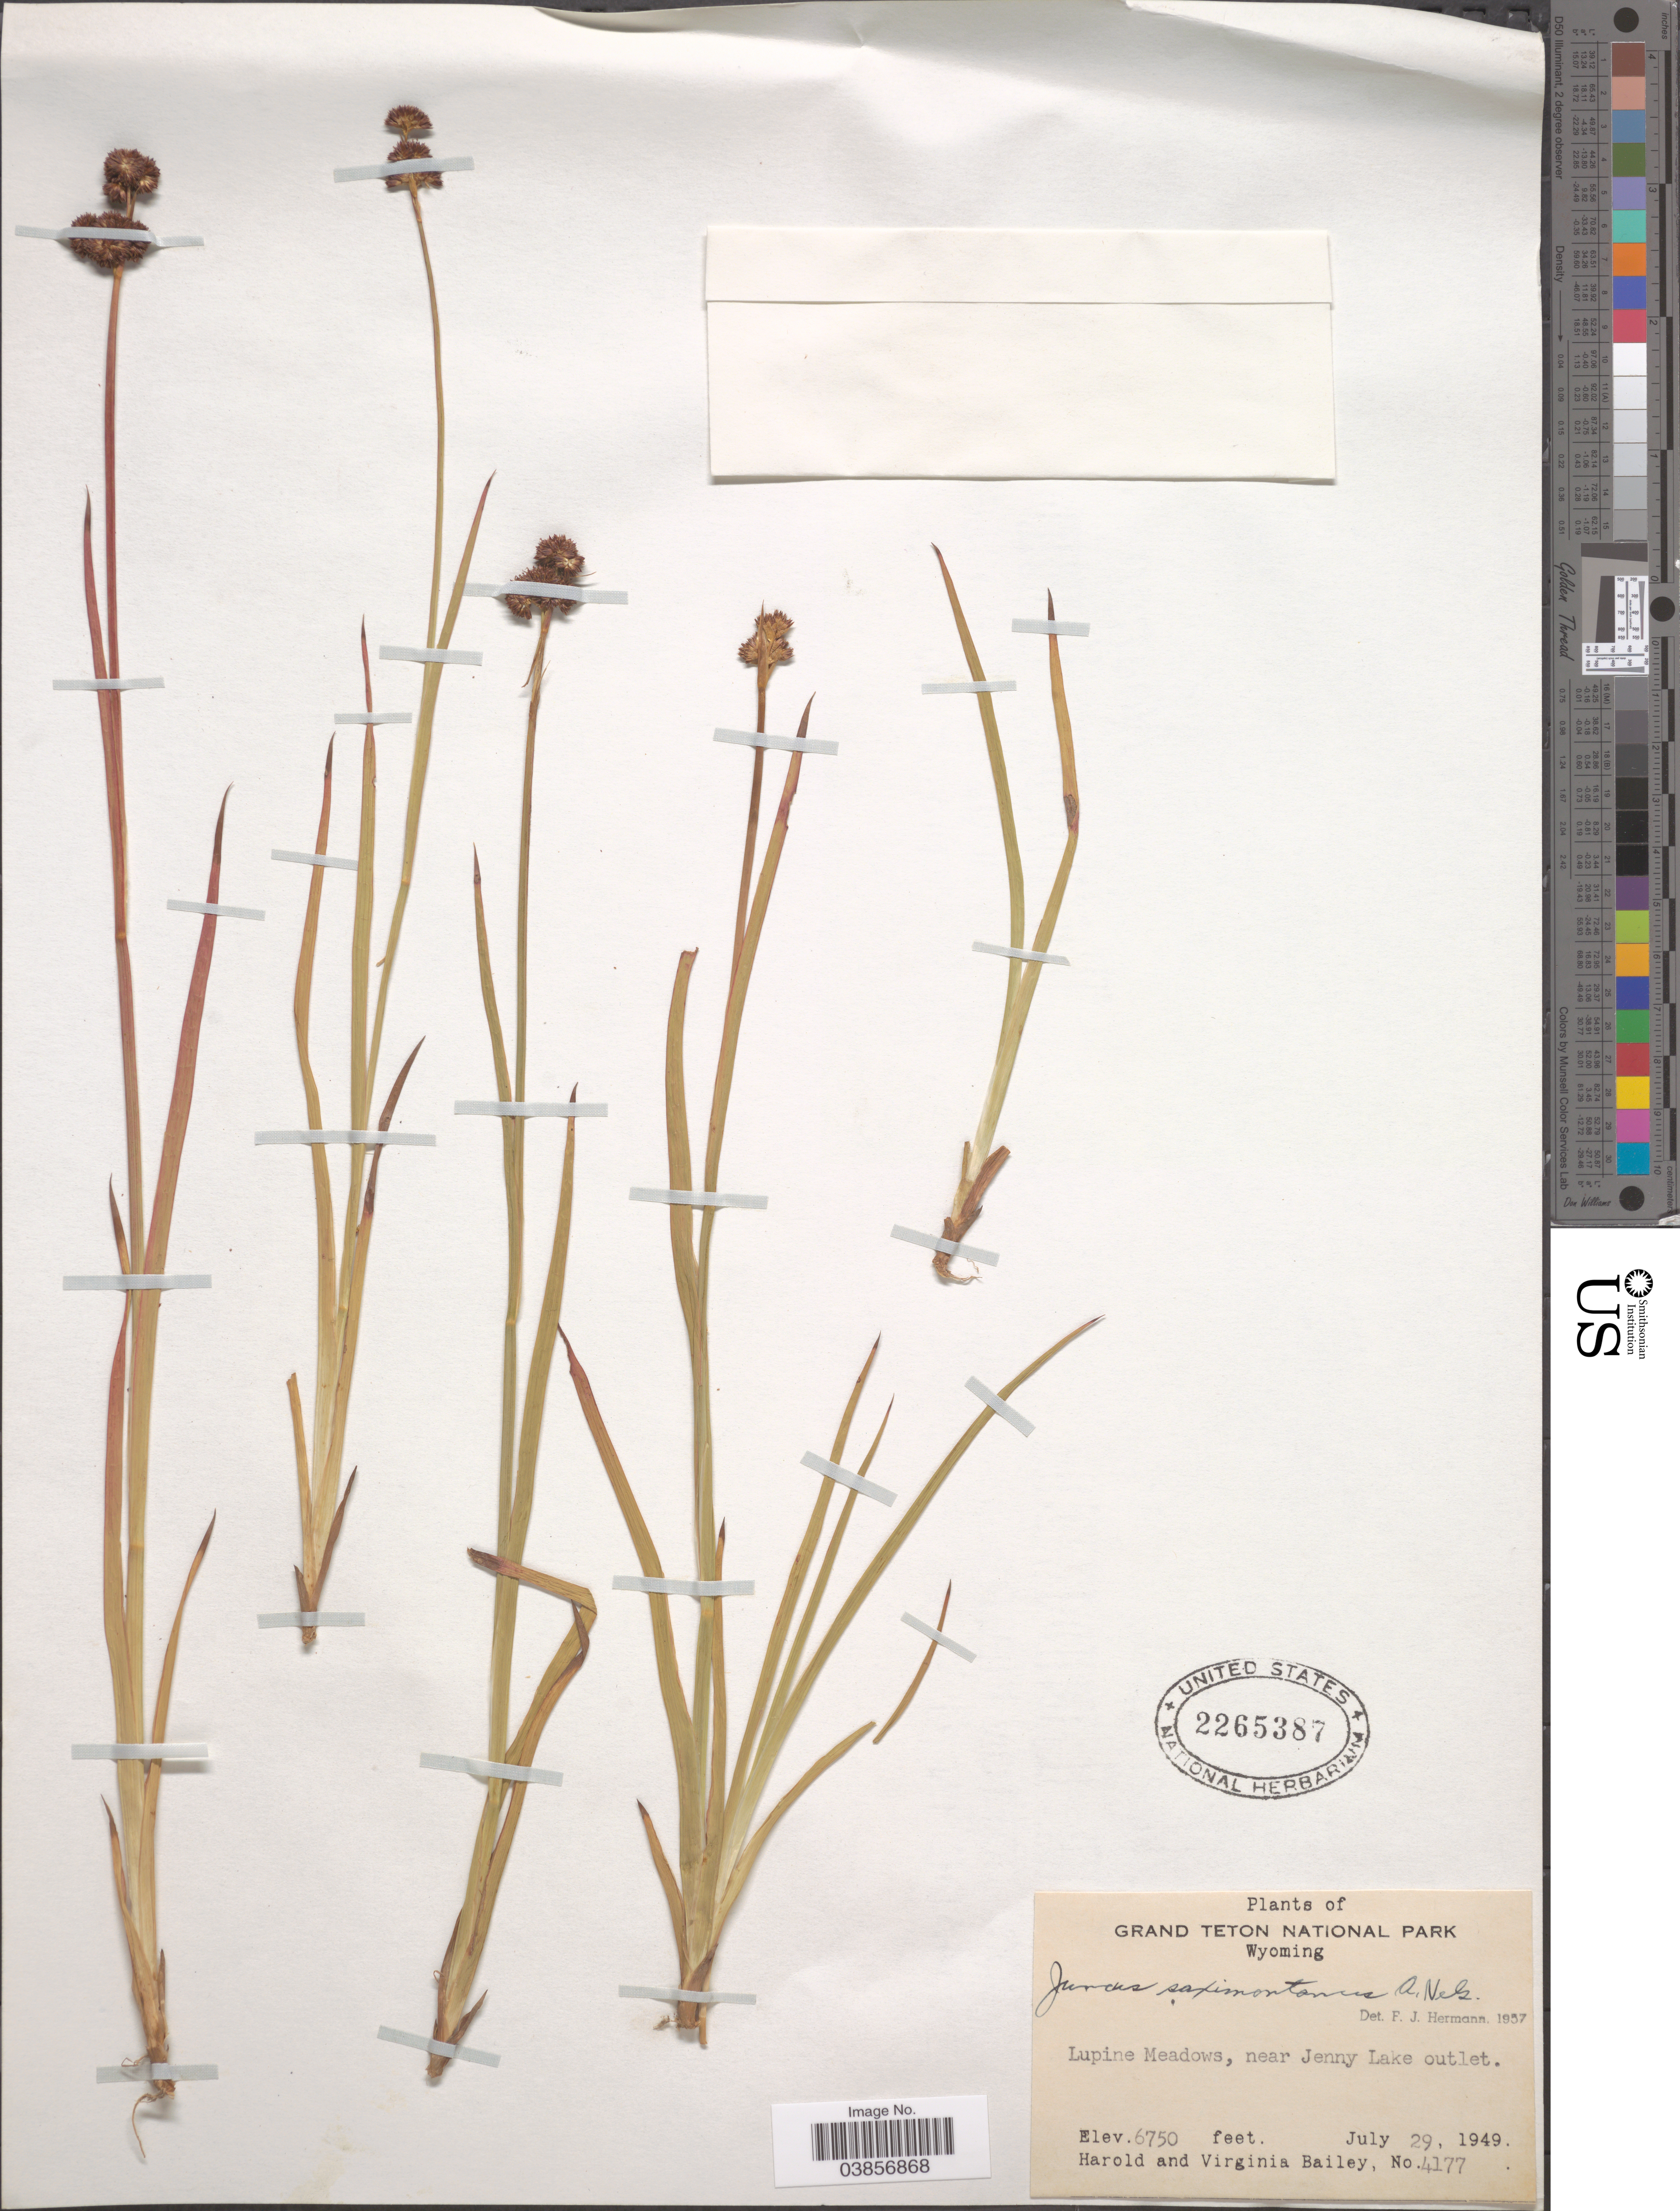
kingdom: Plantae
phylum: Tracheophyta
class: Liliopsida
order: Poales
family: Juncaceae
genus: Juncus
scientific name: Juncus saximontanus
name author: A. Nelson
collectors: H. Bailey & V. L. Bailey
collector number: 4177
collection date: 1949-07-29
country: United States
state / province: Wyoming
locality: Grand Teton National Park. Lupine Meadows, near Jenny Lake outlet.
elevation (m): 2057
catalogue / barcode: US 2265387